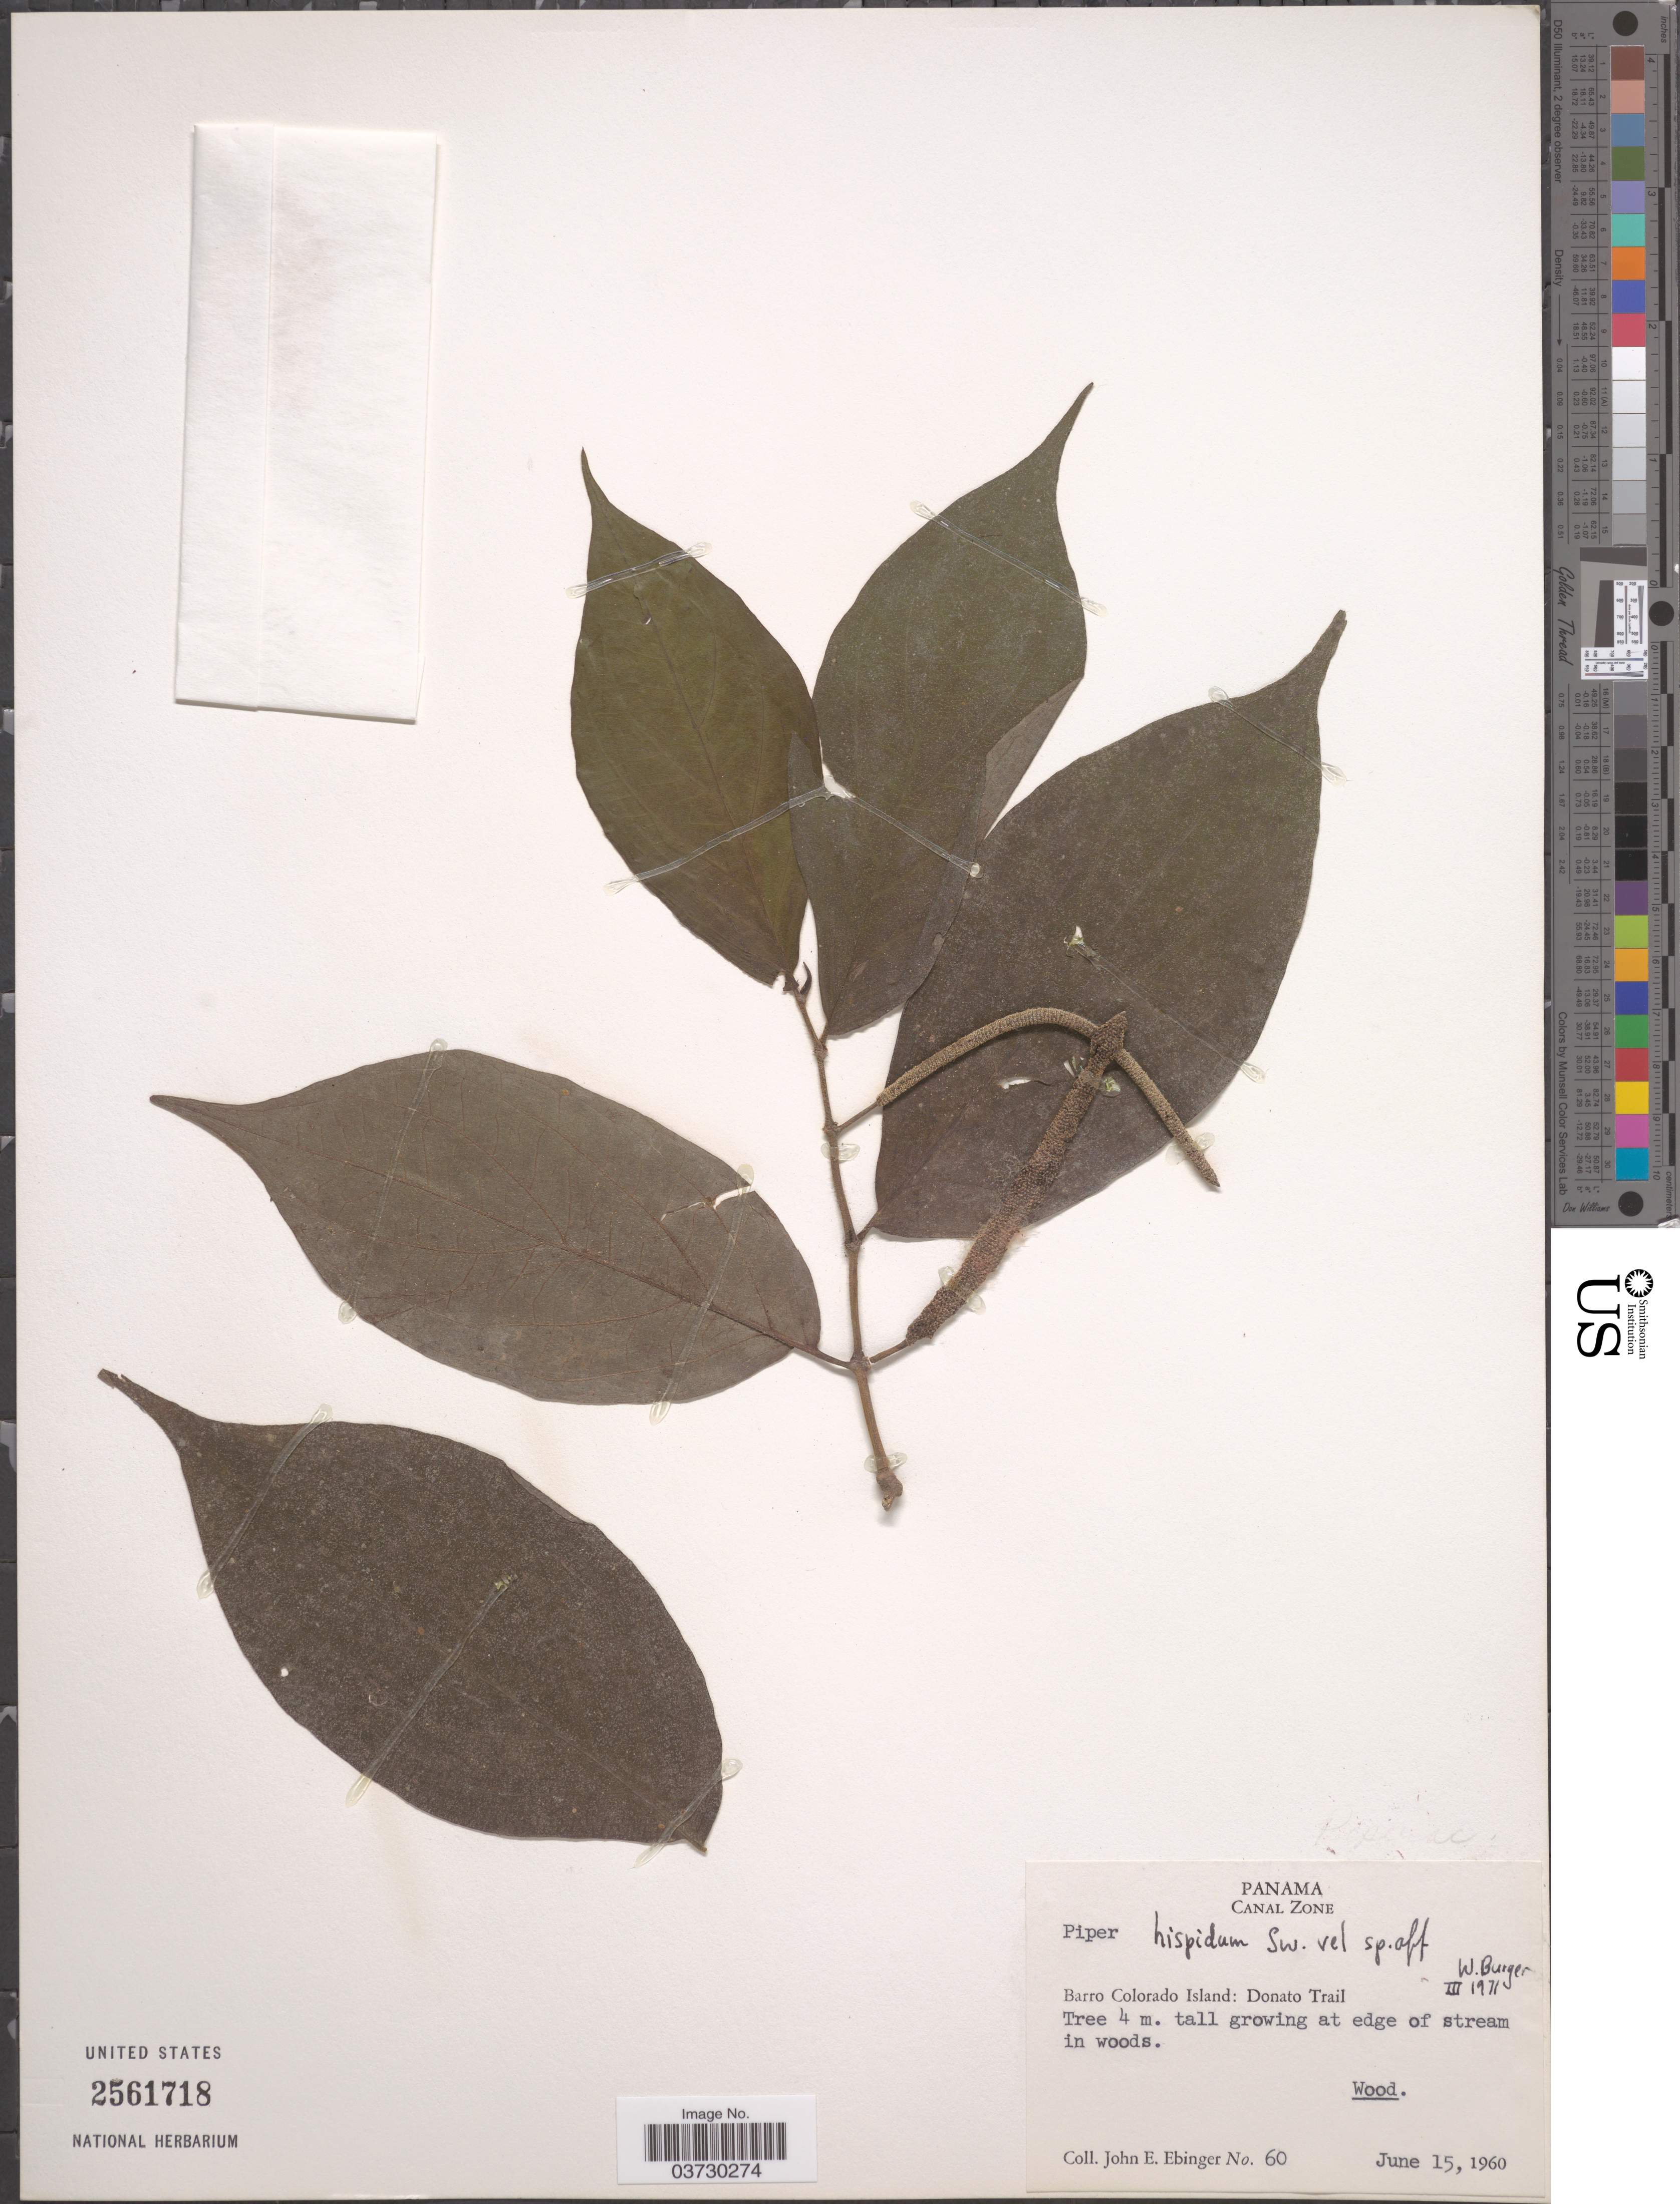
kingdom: Plantae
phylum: Tracheophyta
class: Magnoliopsida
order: Piperales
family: Piperaceae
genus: Piper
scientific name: Piper hispidum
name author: Sw.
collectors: J. Ebinger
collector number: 60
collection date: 1960-06-15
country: Panama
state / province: Panamá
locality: Canal Zone. Barro Colorado Island: Donato Trail.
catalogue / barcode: US 2561718